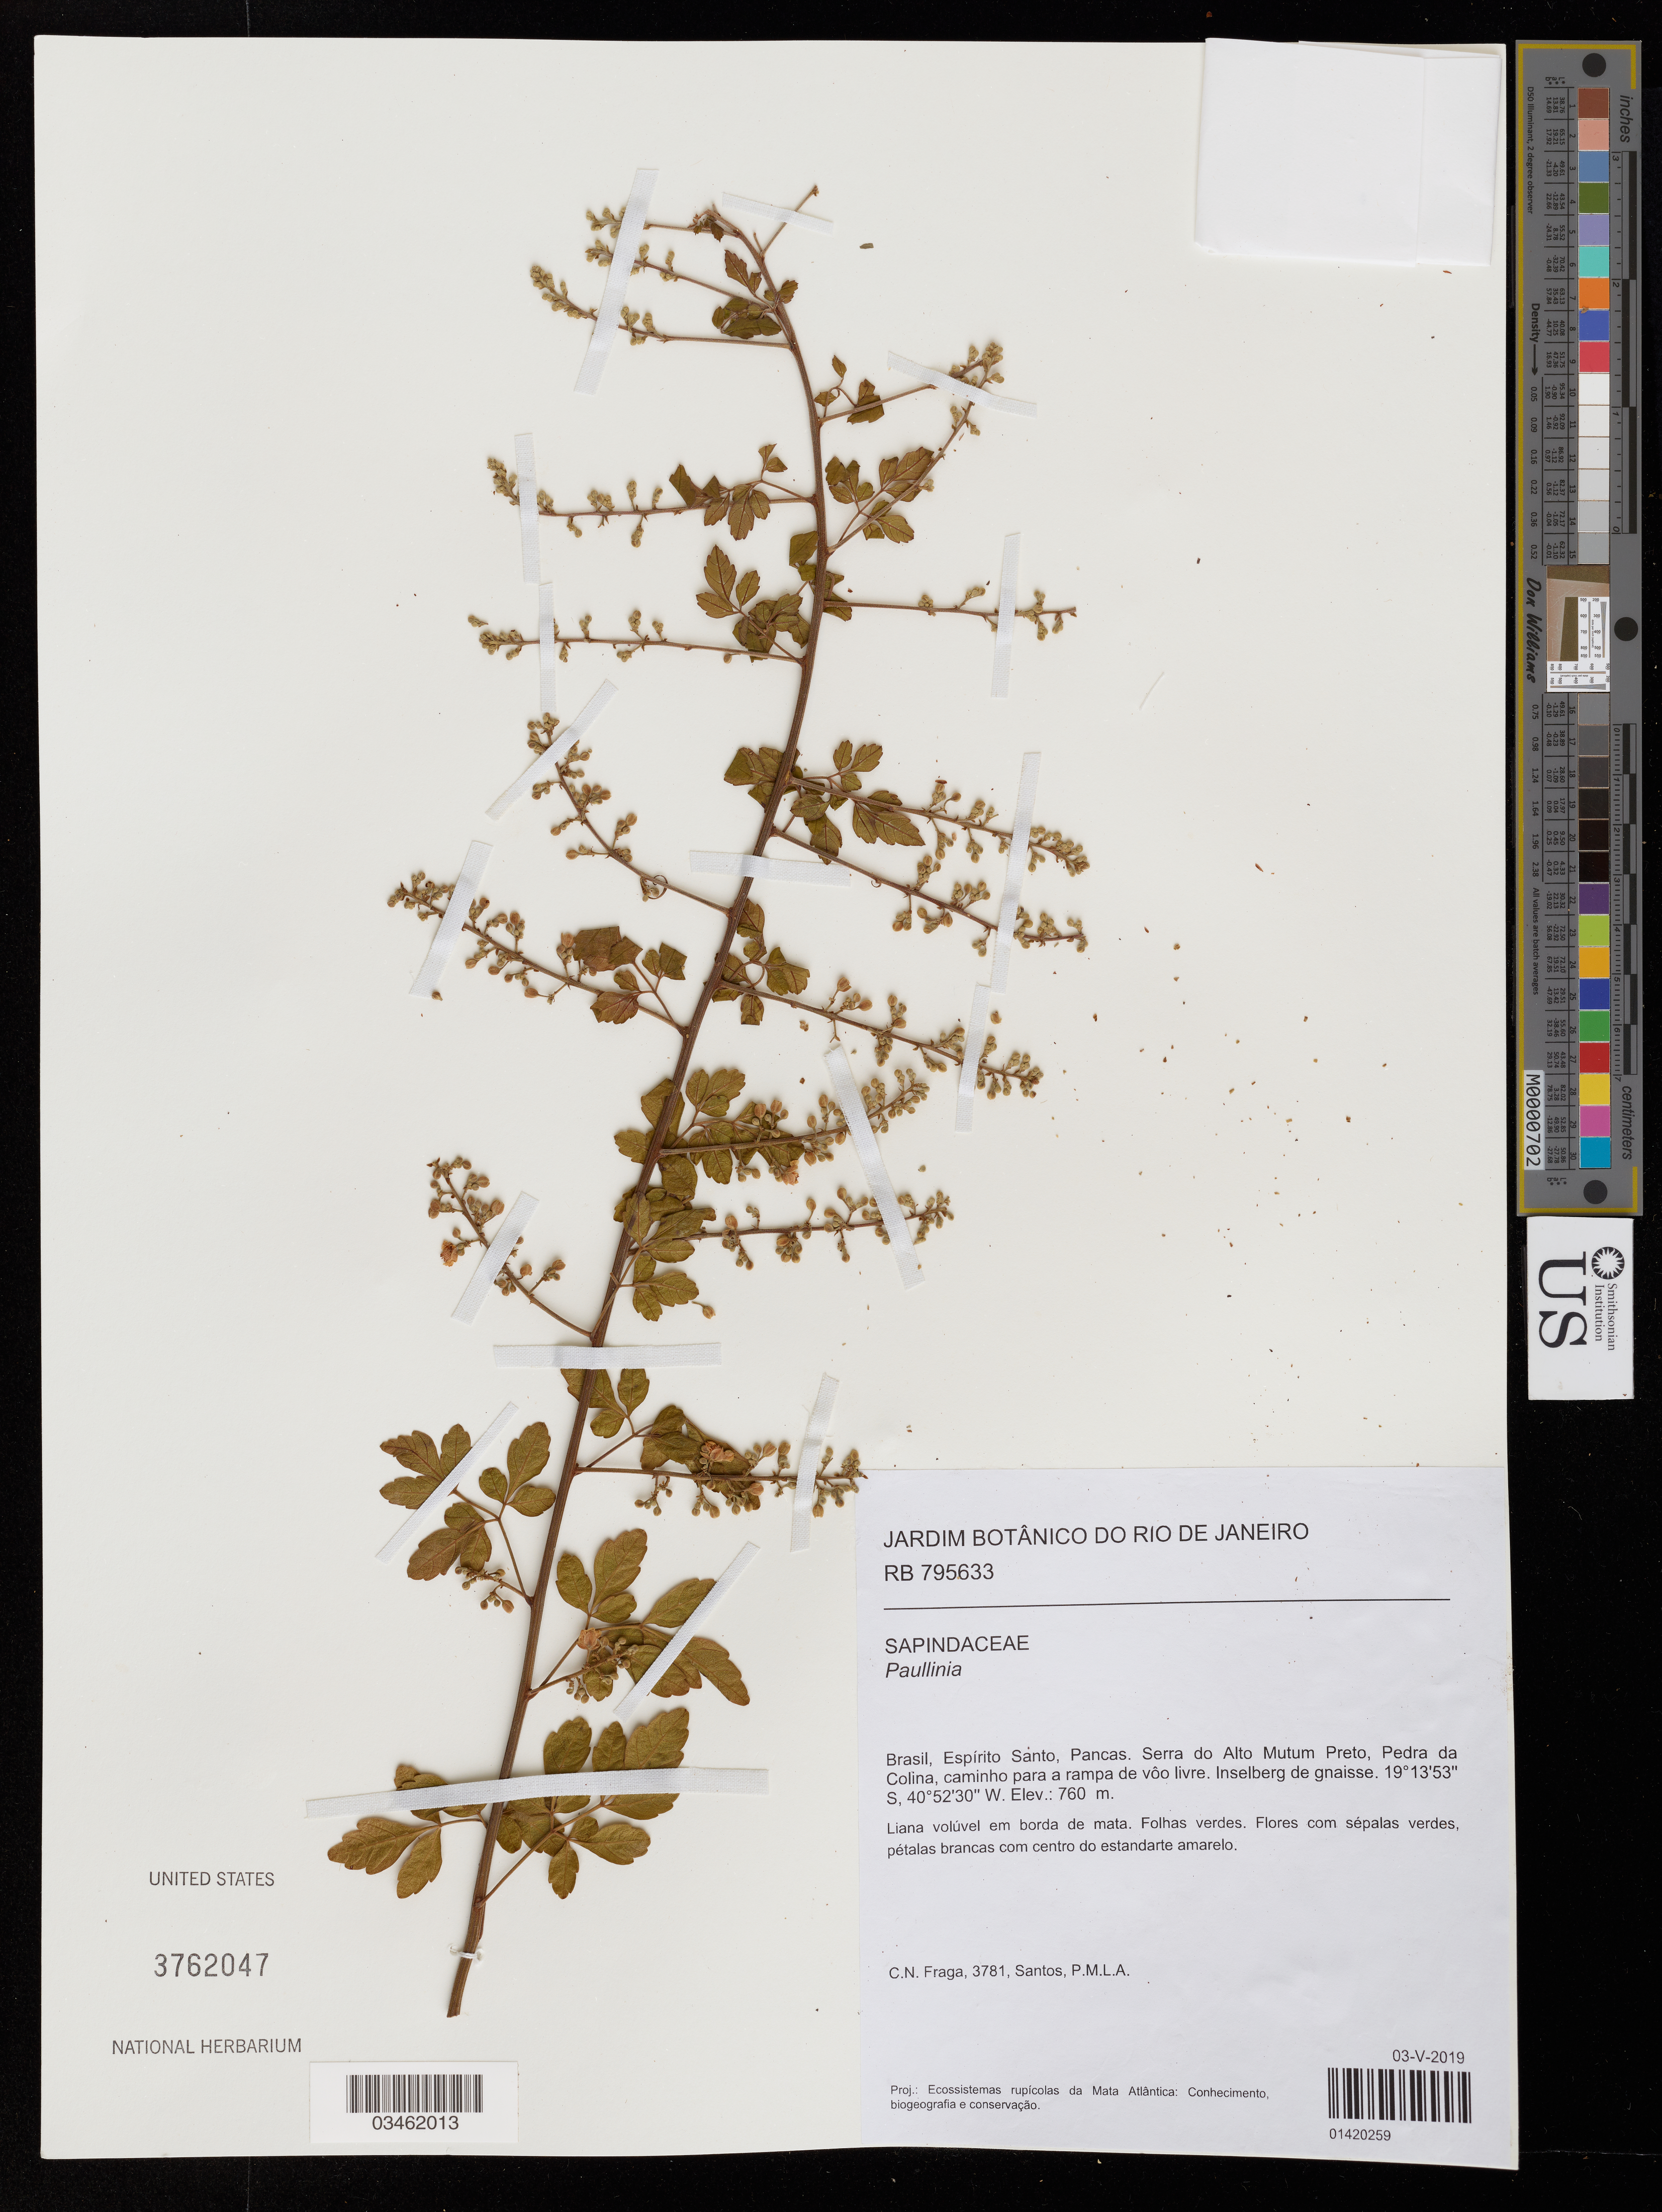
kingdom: Plantae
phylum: Tracheophyta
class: Magnoliopsida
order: Sapindales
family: Sapindaceae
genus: Paullinia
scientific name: Paullinia sp.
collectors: C. Fraga & -- Santos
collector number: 3781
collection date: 2019-05-03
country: Brazil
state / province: Espírito Santo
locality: Pancas. Serra do Alto Mutum Preto, Pedra da Colina, caminho para a rampa de vôo livre. Inselberg de gnaisse.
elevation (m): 760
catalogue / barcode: US 3762047